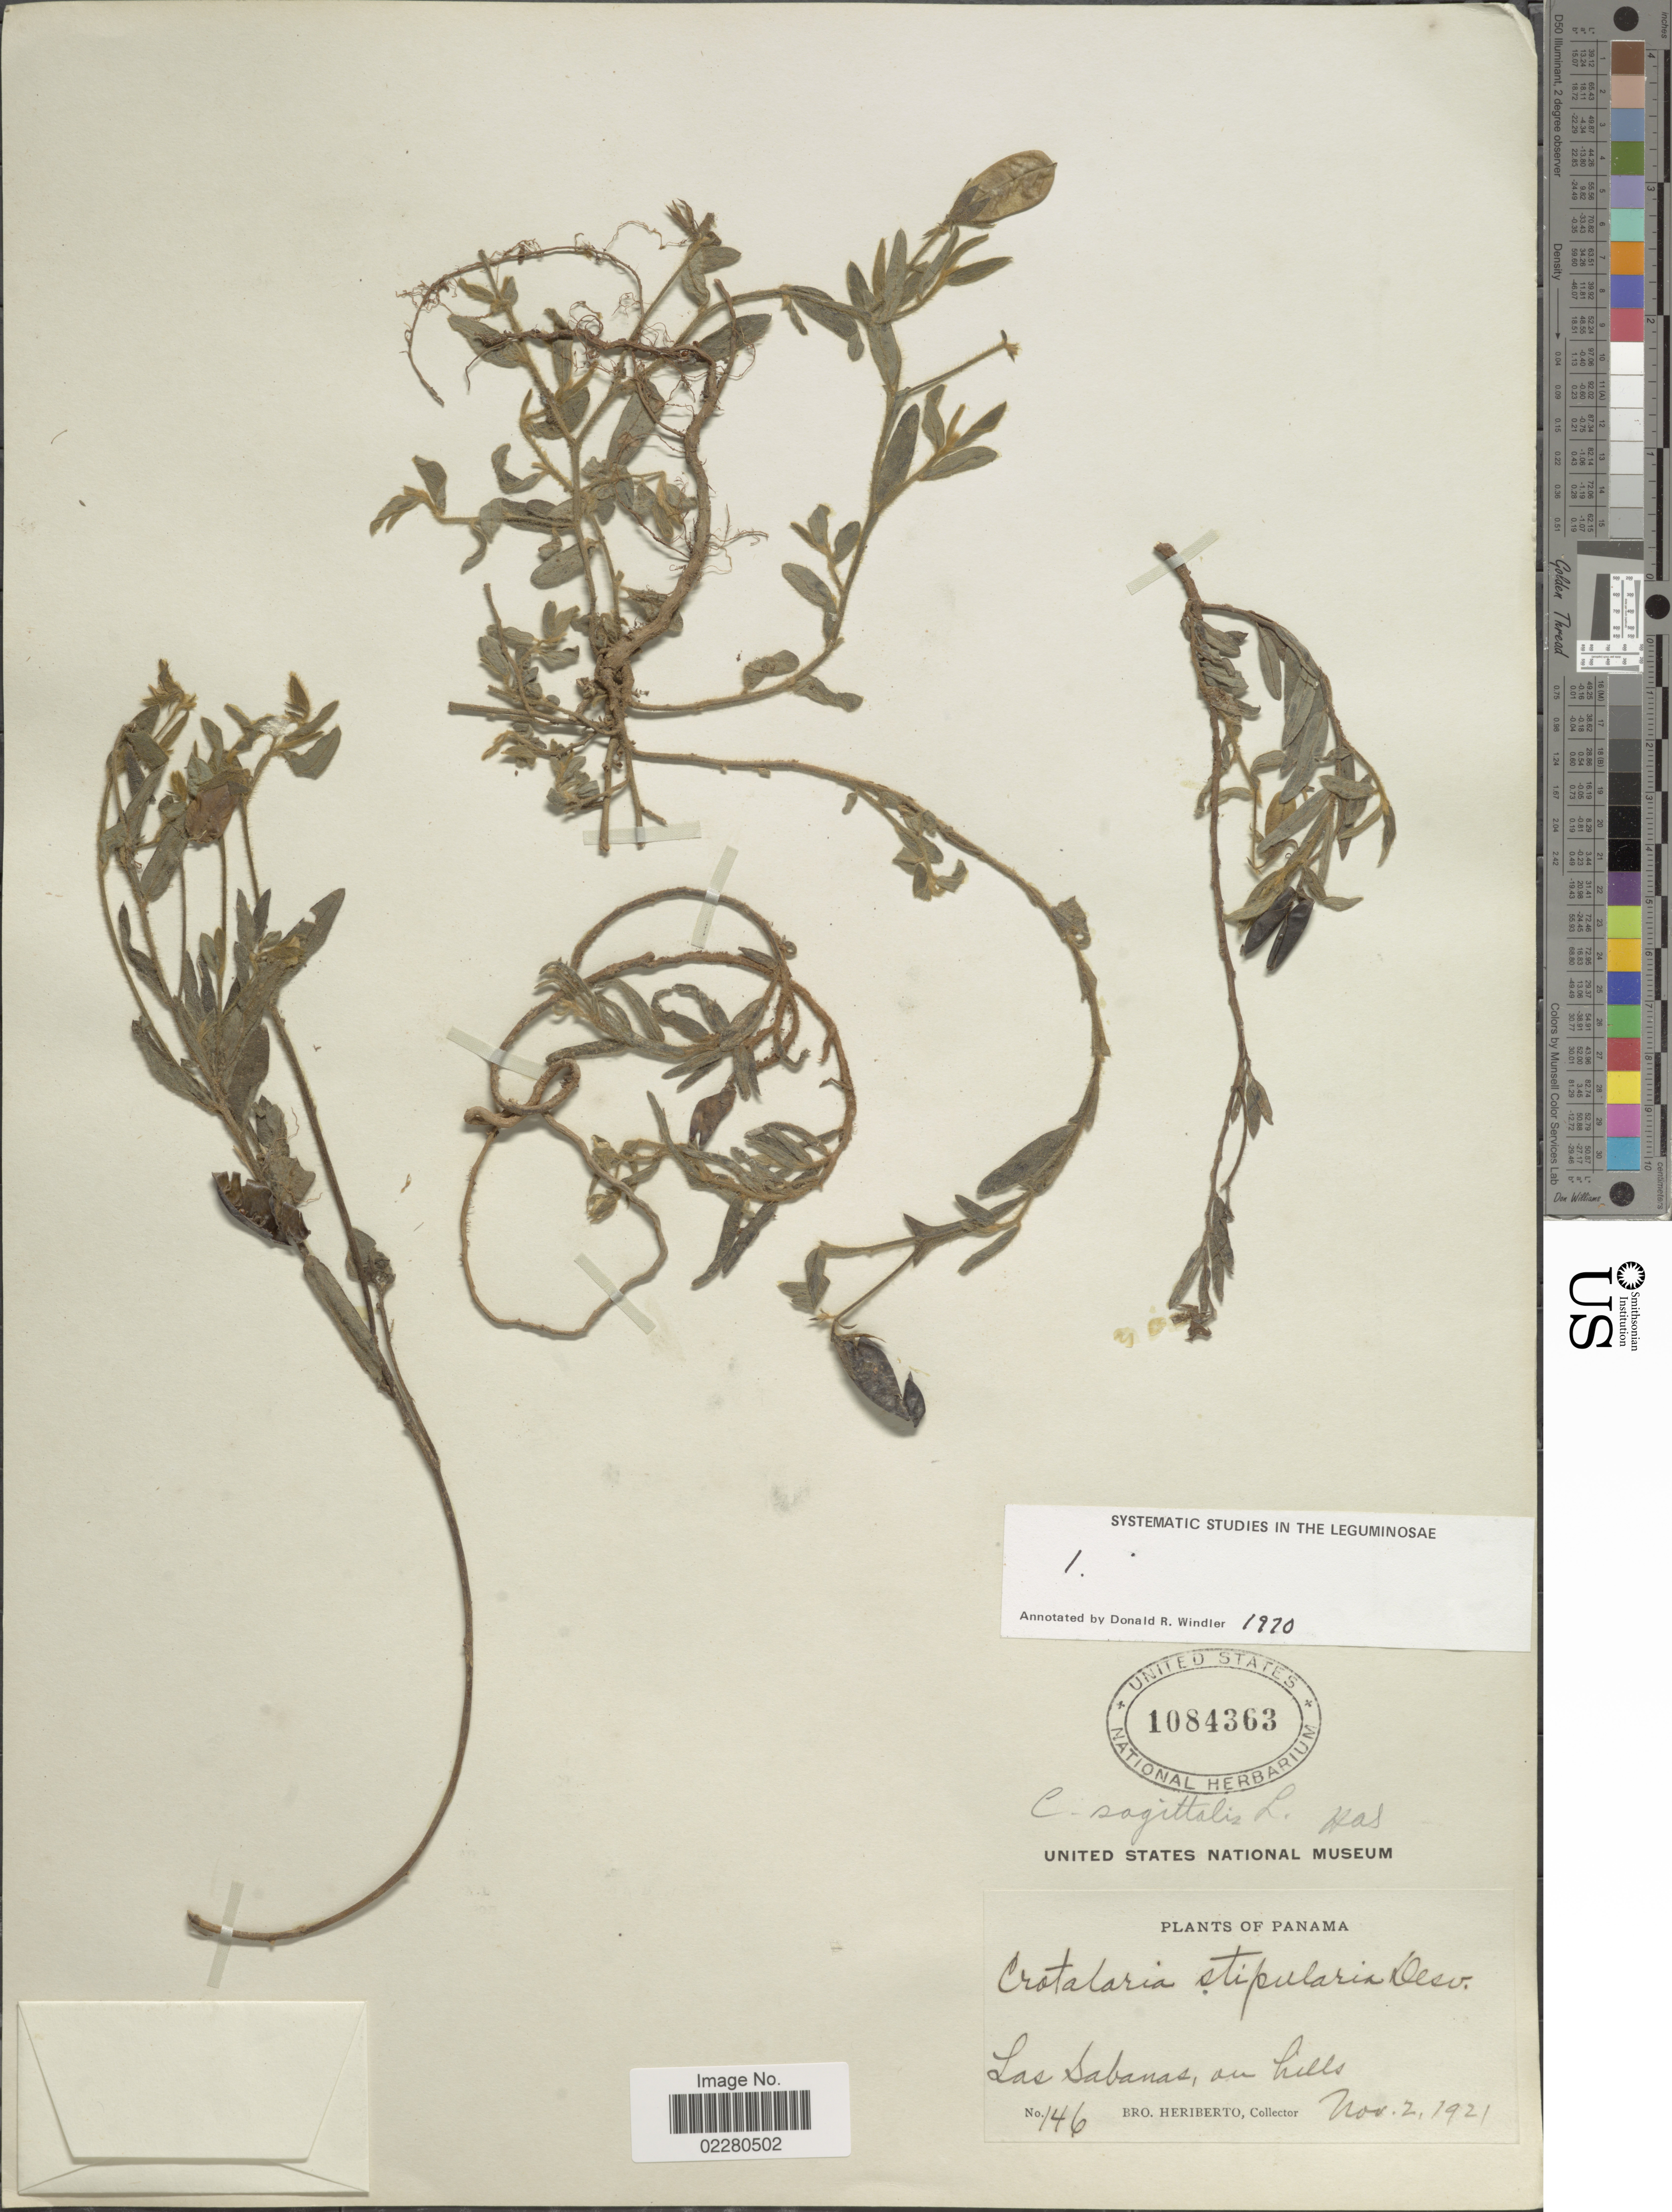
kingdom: Plantae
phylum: Tracheophyta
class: Magnoliopsida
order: Fabales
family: Fabaceae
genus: Crotalaria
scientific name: Crotalaria sagittalis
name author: L.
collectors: B. Heriberto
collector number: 146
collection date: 1921-11-02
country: Panama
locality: Las Sabanas, on hills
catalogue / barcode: US 1084363